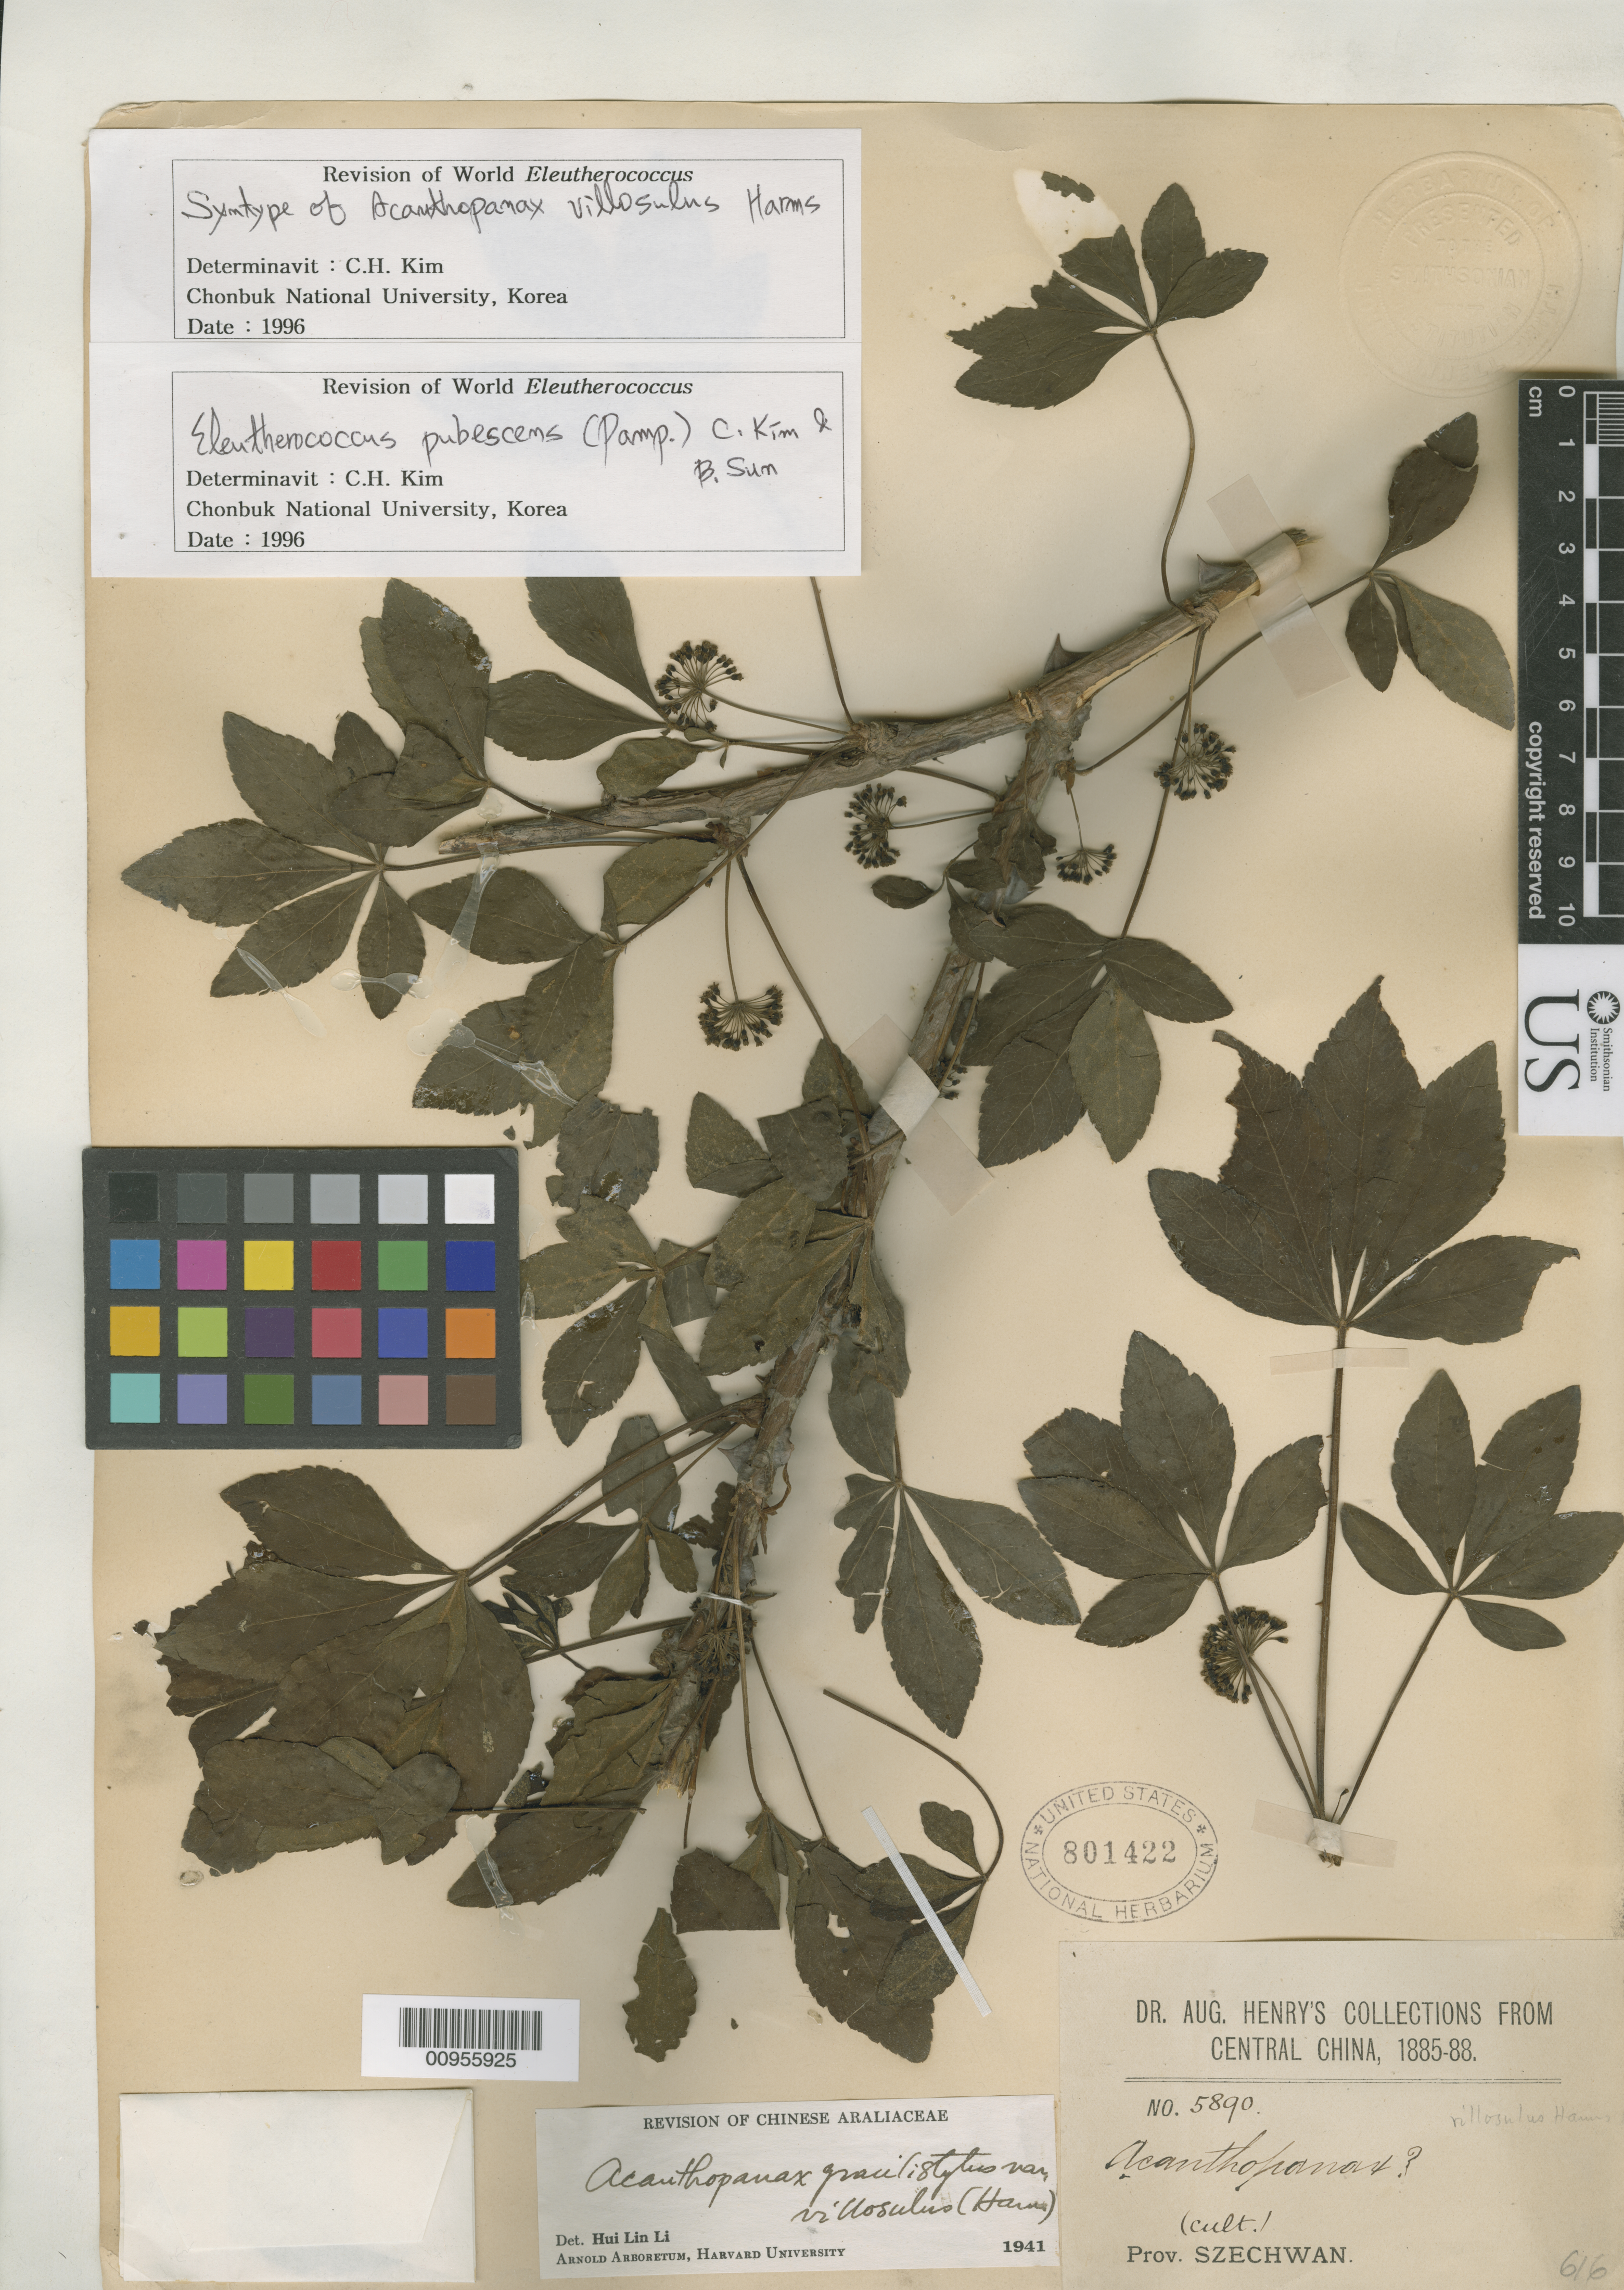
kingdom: Plantae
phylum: Tracheophyta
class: Magnoliopsida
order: Apiales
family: Araliaceae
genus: Acanthopanax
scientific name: Acanthopanax villosulus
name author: Harms in Sarg.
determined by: Kim, C. H.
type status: Syntype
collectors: A. Henry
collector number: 5890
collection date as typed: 1885 to -- --- 1888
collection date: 1885/1888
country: China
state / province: Sichuan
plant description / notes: Lectotype collection is Wilson 379A as designated by H.L. Li, Sargentia 2: 86 (1942).; Specimen ex John Donnell Smith herbarium.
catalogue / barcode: US 801422